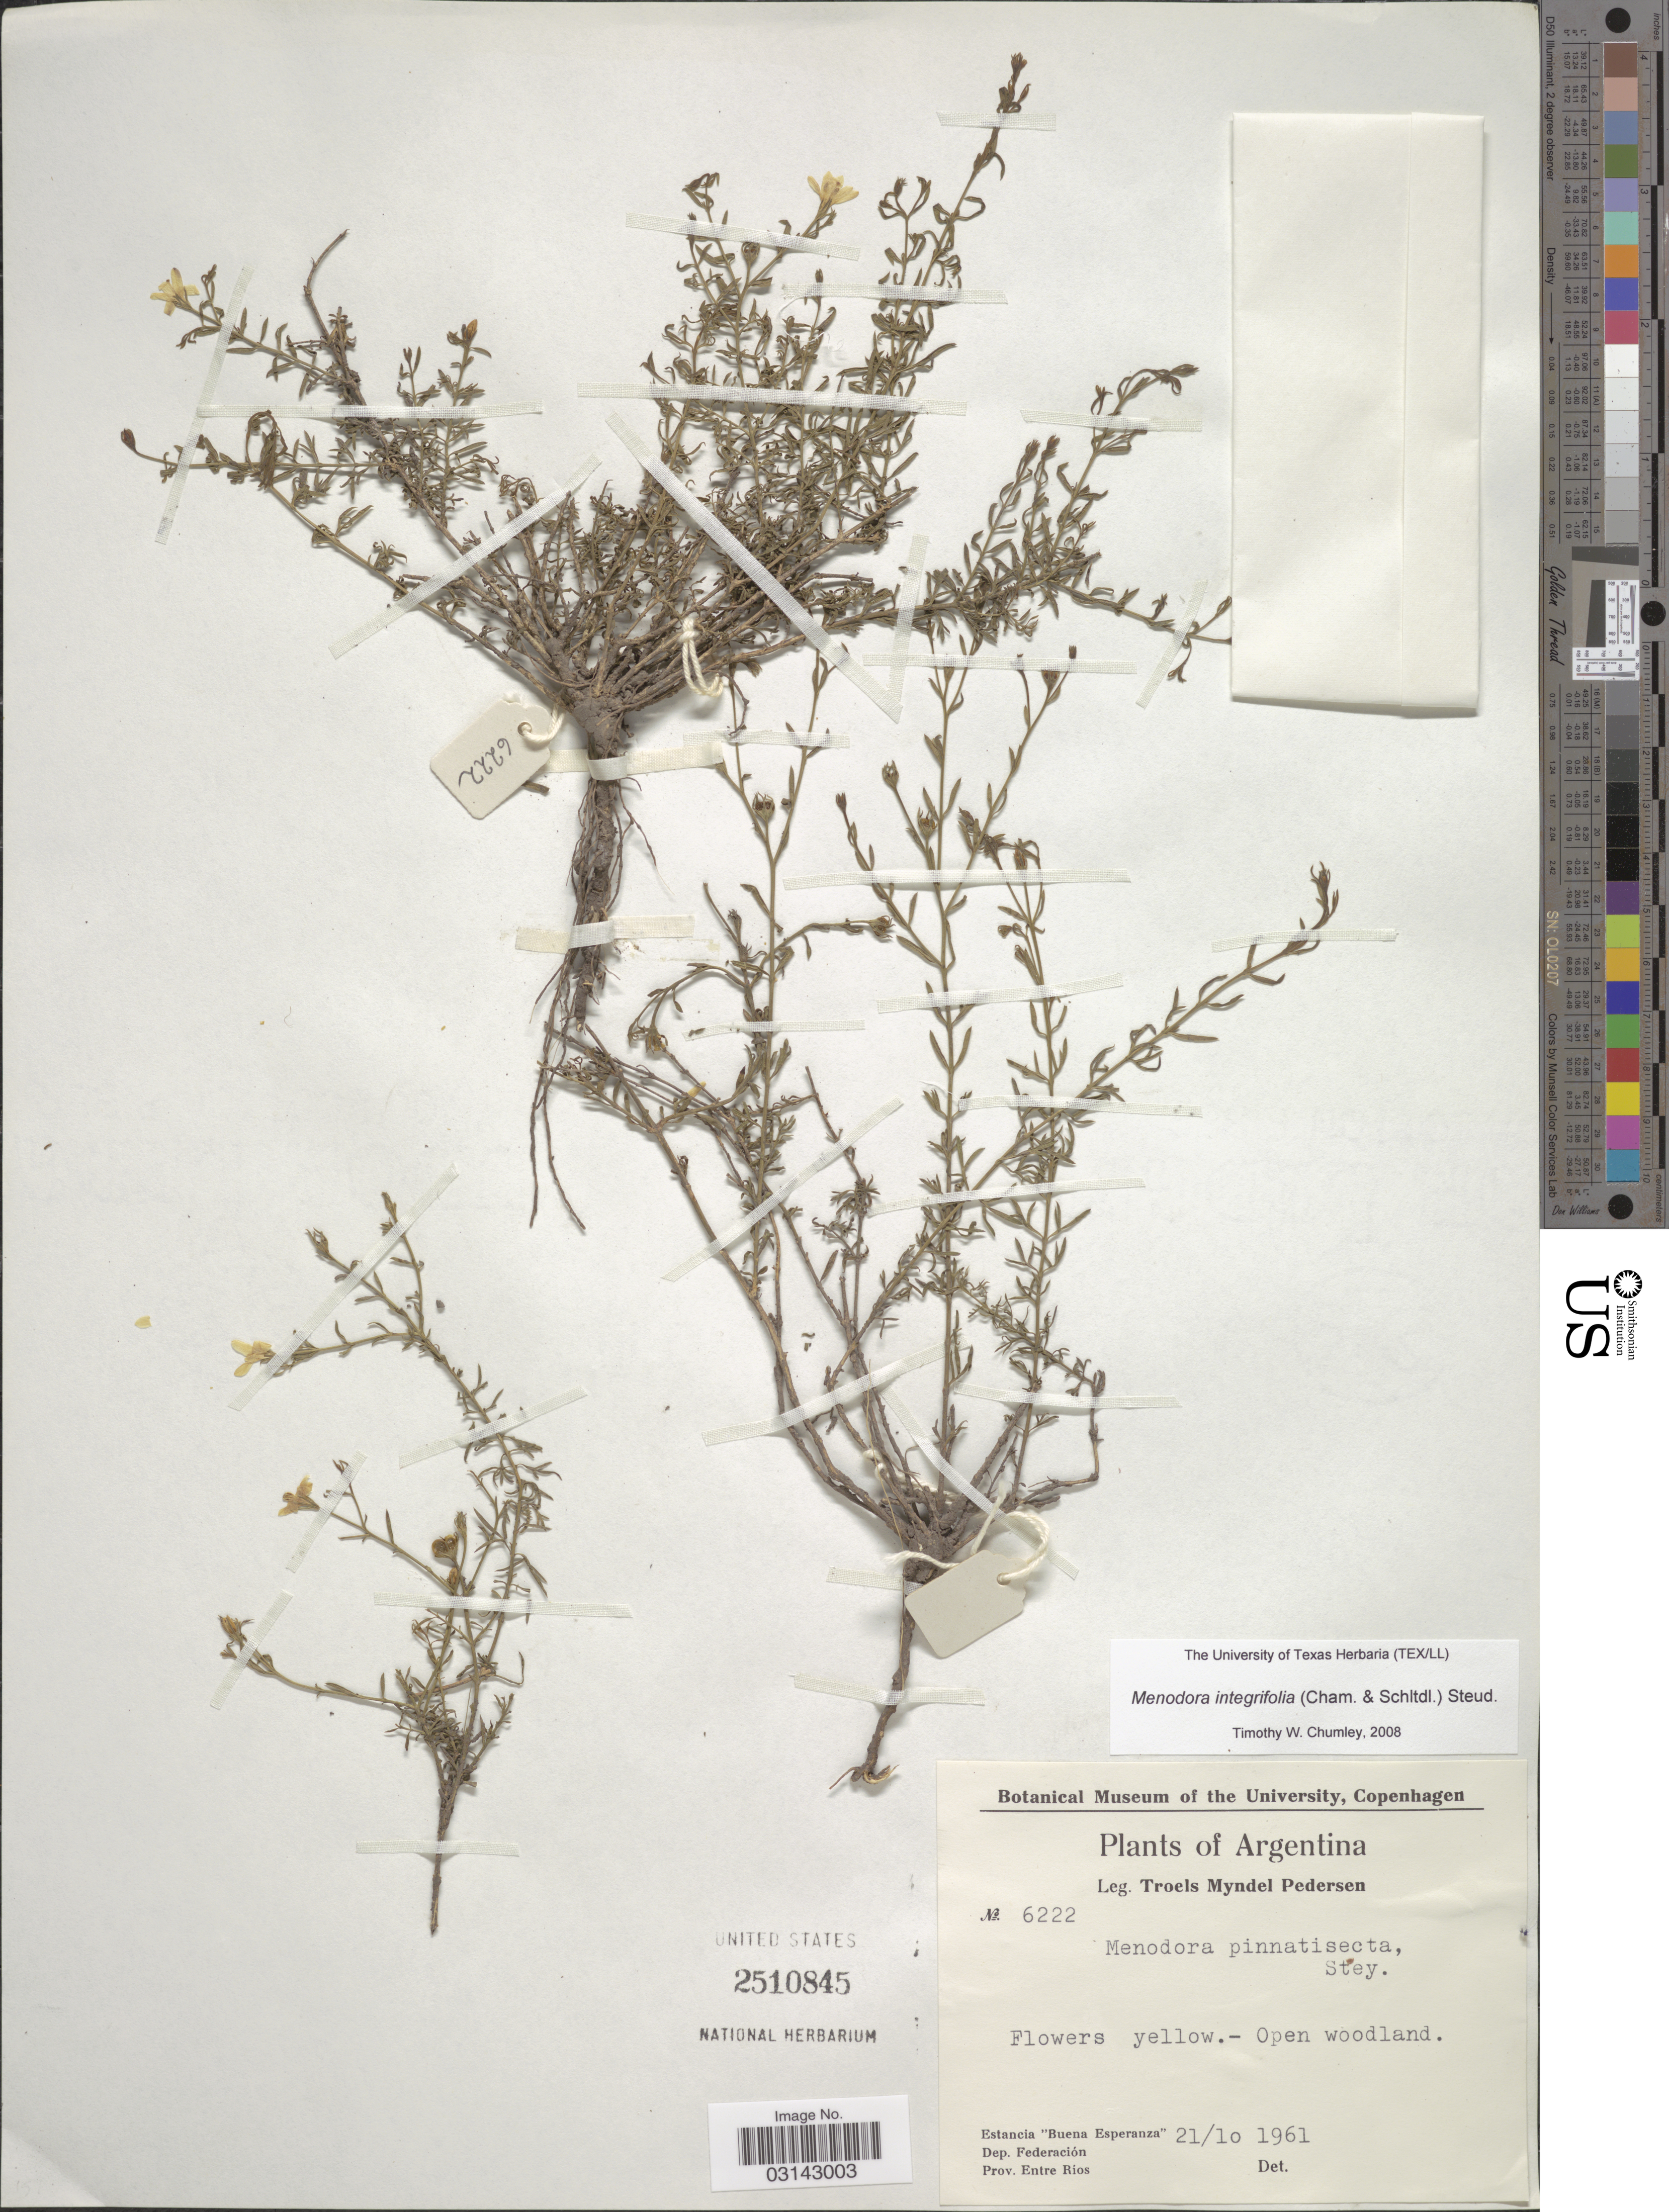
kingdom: Plantae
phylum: Tracheophyta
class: Magnoliopsida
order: Lamiales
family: Oleaceae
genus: Menodora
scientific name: Menodora integrifolia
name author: (Cham. & Schltdl.) Steud.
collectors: T. Pederson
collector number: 6222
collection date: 1961-10-21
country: Argentina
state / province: Entre Rios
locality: Estancia "Buena Esperanza". Dep. Federación. Prov. Entre Ríos.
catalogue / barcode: US 2510845